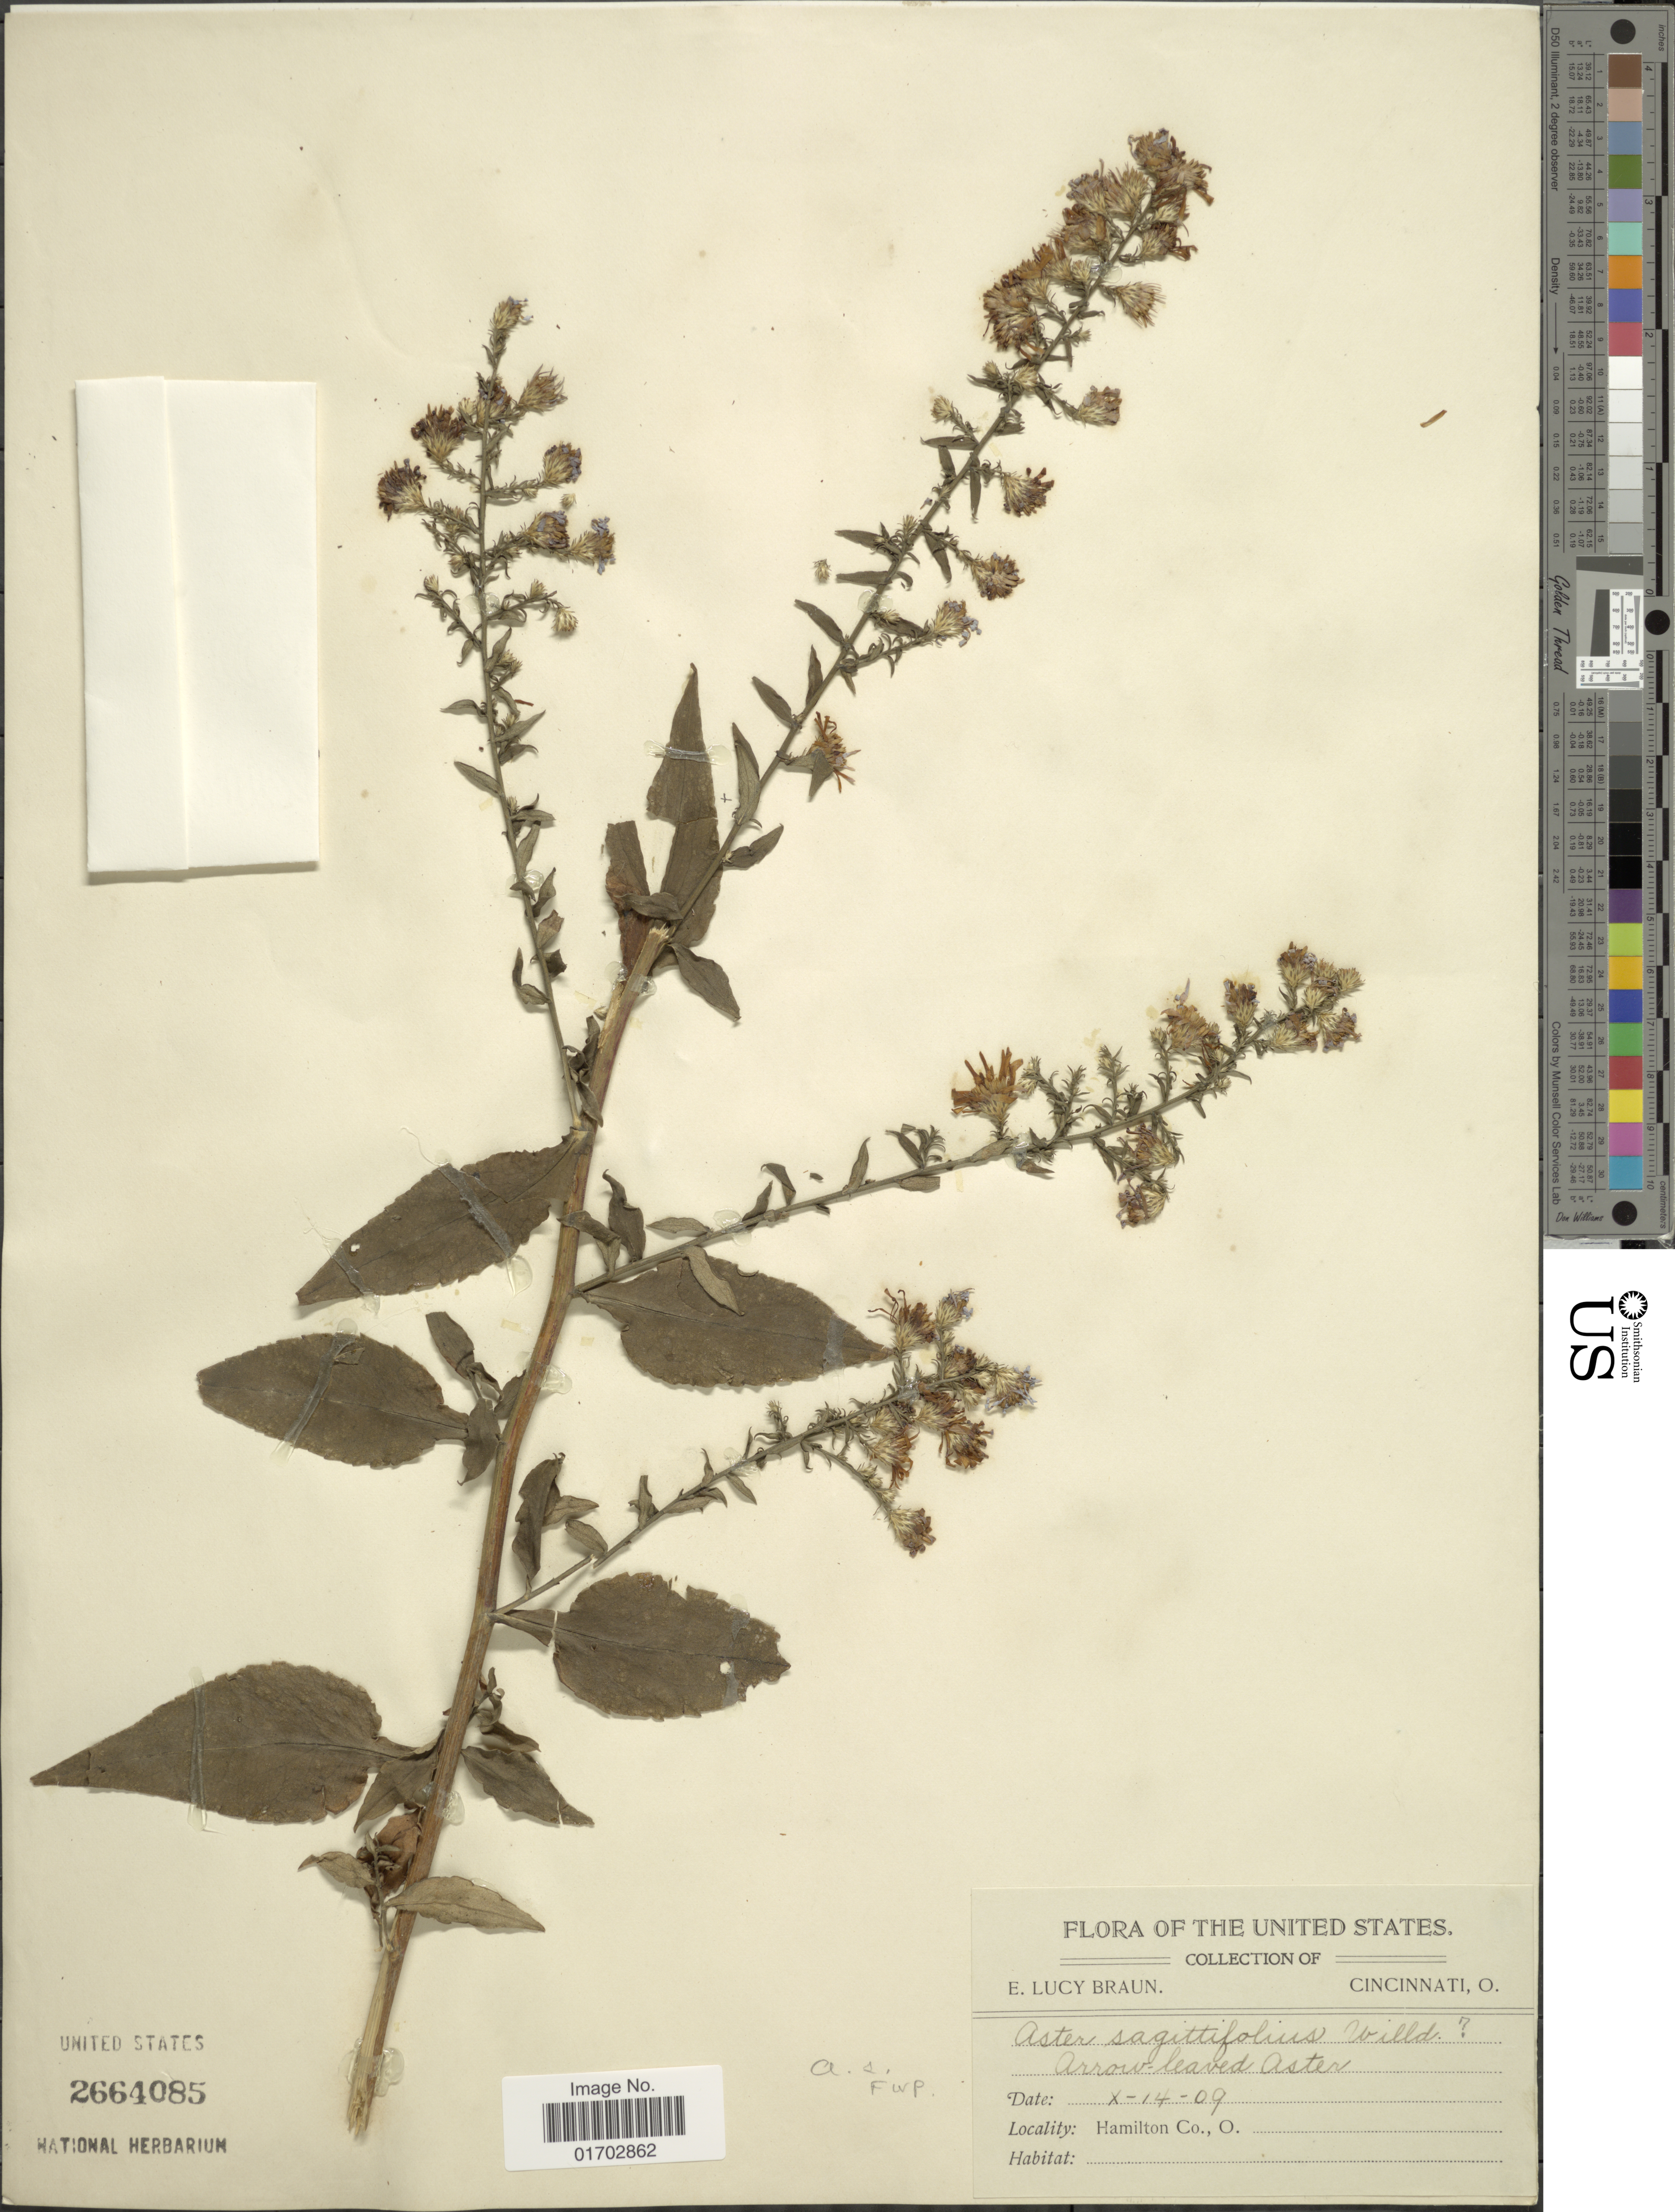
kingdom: Plantae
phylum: Tracheophyta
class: Magnoliopsida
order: Asterales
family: Asteraceae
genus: Symphyotrichum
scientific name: Symphyotrichum sagittifolium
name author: (Wedem. ex Willd.) G.L. Nesom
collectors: E. L. Braun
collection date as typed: Transcribed d/m/y: 14/10/9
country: United States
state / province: Ohio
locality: The United States, Hamilton Co.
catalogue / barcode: US 2664085